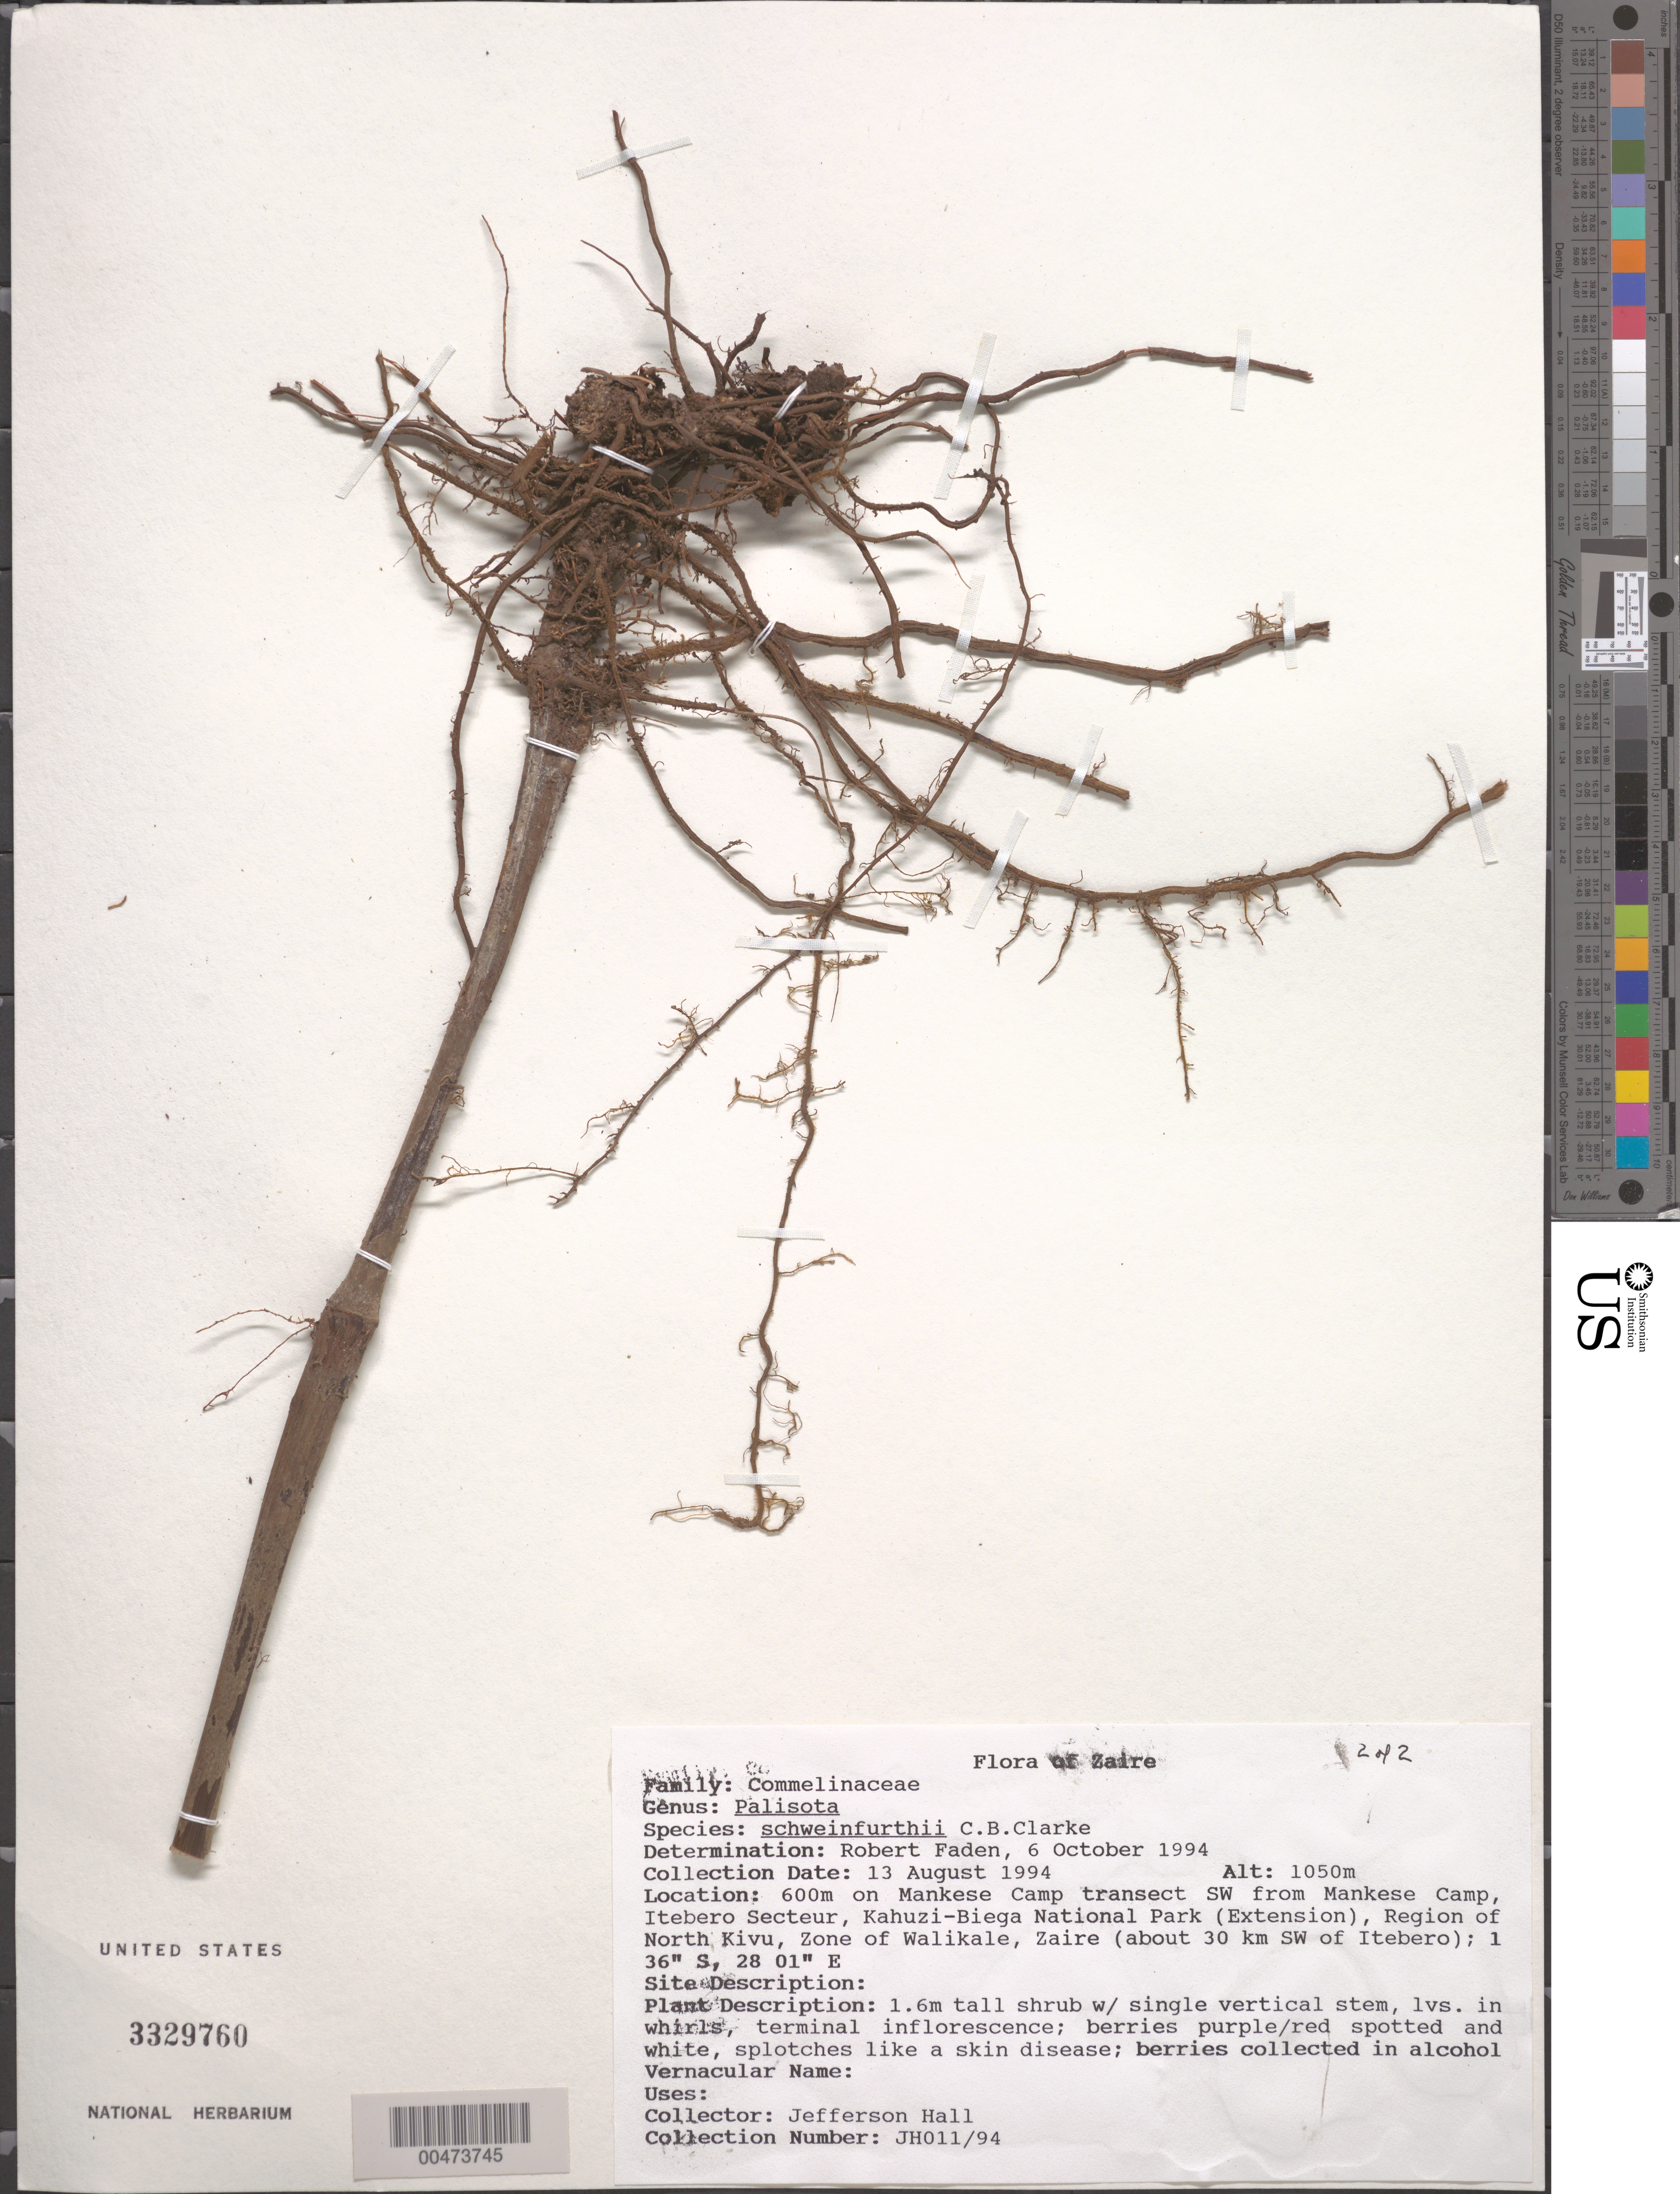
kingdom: Plantae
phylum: Tracheophyta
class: Liliopsida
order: Commelinales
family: Commelinaceae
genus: Palisota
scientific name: Palisota schweinfurthii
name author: C.B. Clarke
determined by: Faden, Robert B., (US), Smithsonian Institution - National Museum of Natural History (UNITED STATES)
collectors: J. Hall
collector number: Jh011/94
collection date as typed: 13 Aug 1994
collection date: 1994-08-13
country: Congo, Democratic Republic of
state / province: Sud-Kivu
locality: SW from Mankese camp, Kahuzi-Biega National Park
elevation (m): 1050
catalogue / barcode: US 3329760